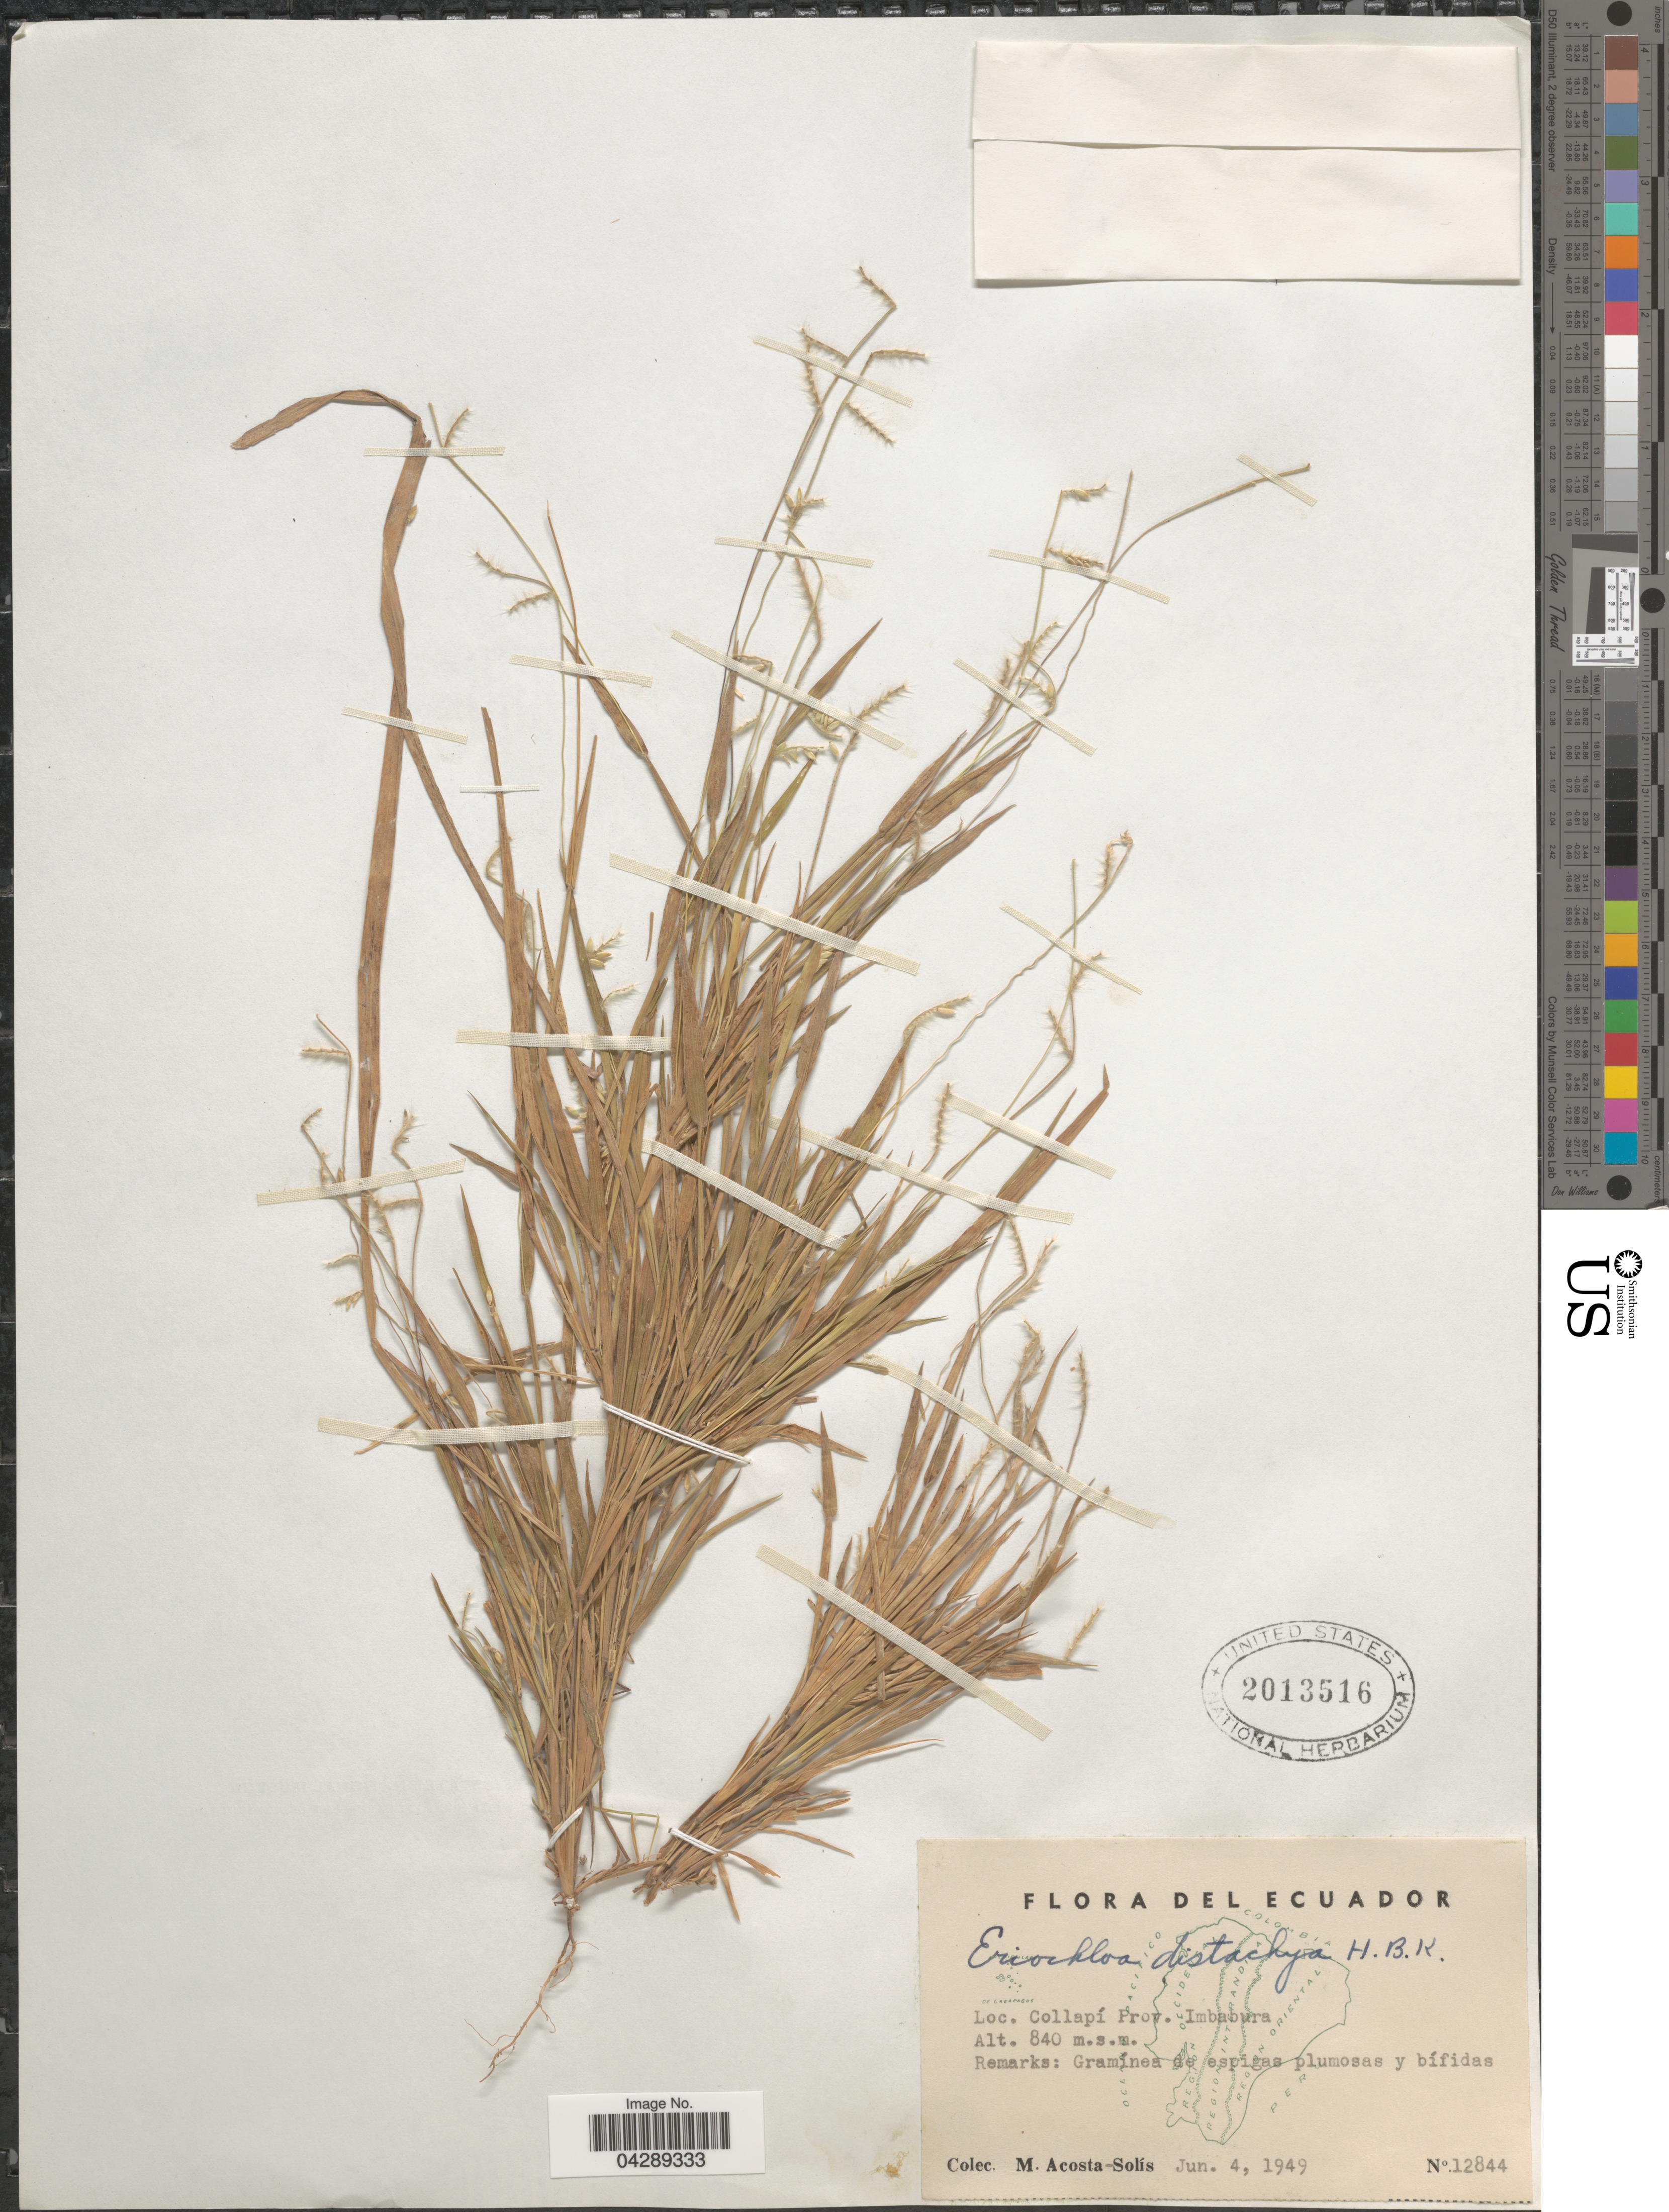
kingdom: Plantae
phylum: Tracheophyta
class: Liliopsida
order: Poales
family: Poaceae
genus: Eriochloa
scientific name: Eriochloa distachya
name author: Kunth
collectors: M. Acosta Solis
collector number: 12844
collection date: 1949-06-04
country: Ecuador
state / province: Imbabura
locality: Collapí.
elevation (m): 840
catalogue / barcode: US 2013516